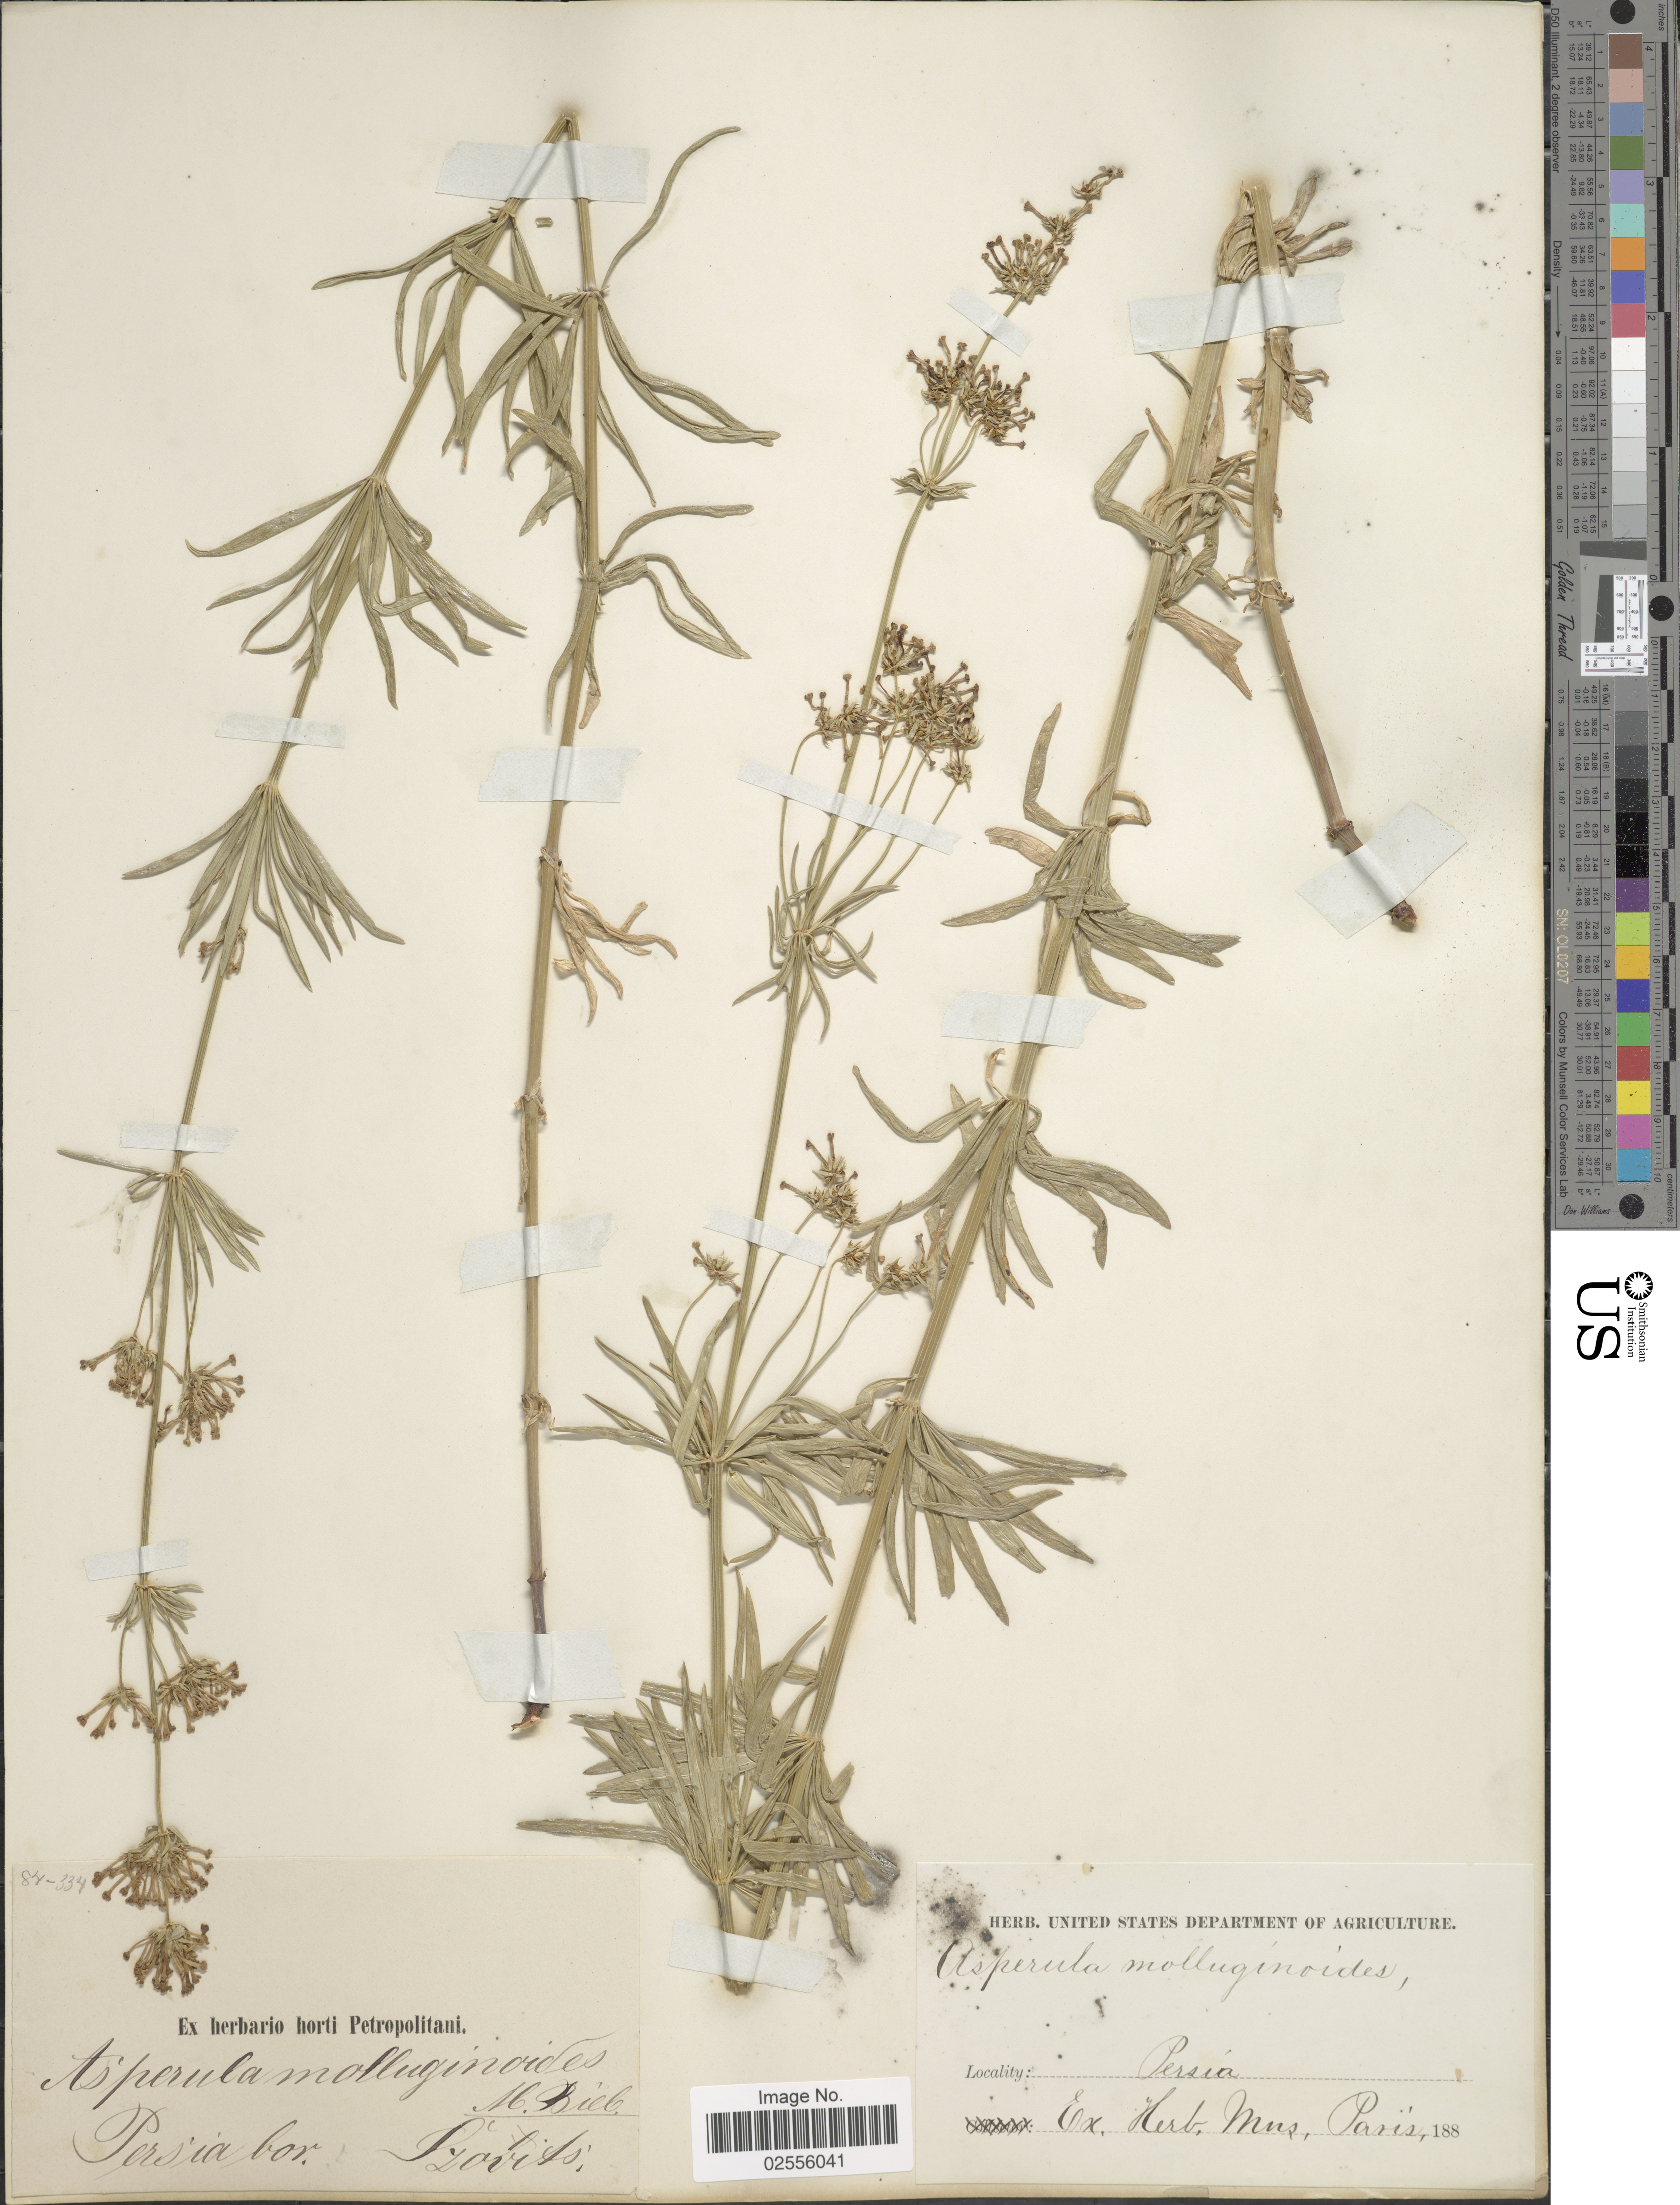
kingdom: Plantae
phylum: Tracheophyta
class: Magnoliopsida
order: Gentianales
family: Rubiaceae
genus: Asperula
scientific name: Asperula molluginoides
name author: (M. Bieb.) Rchb.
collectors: Szovits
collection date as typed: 188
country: Iran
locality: Persia bor.